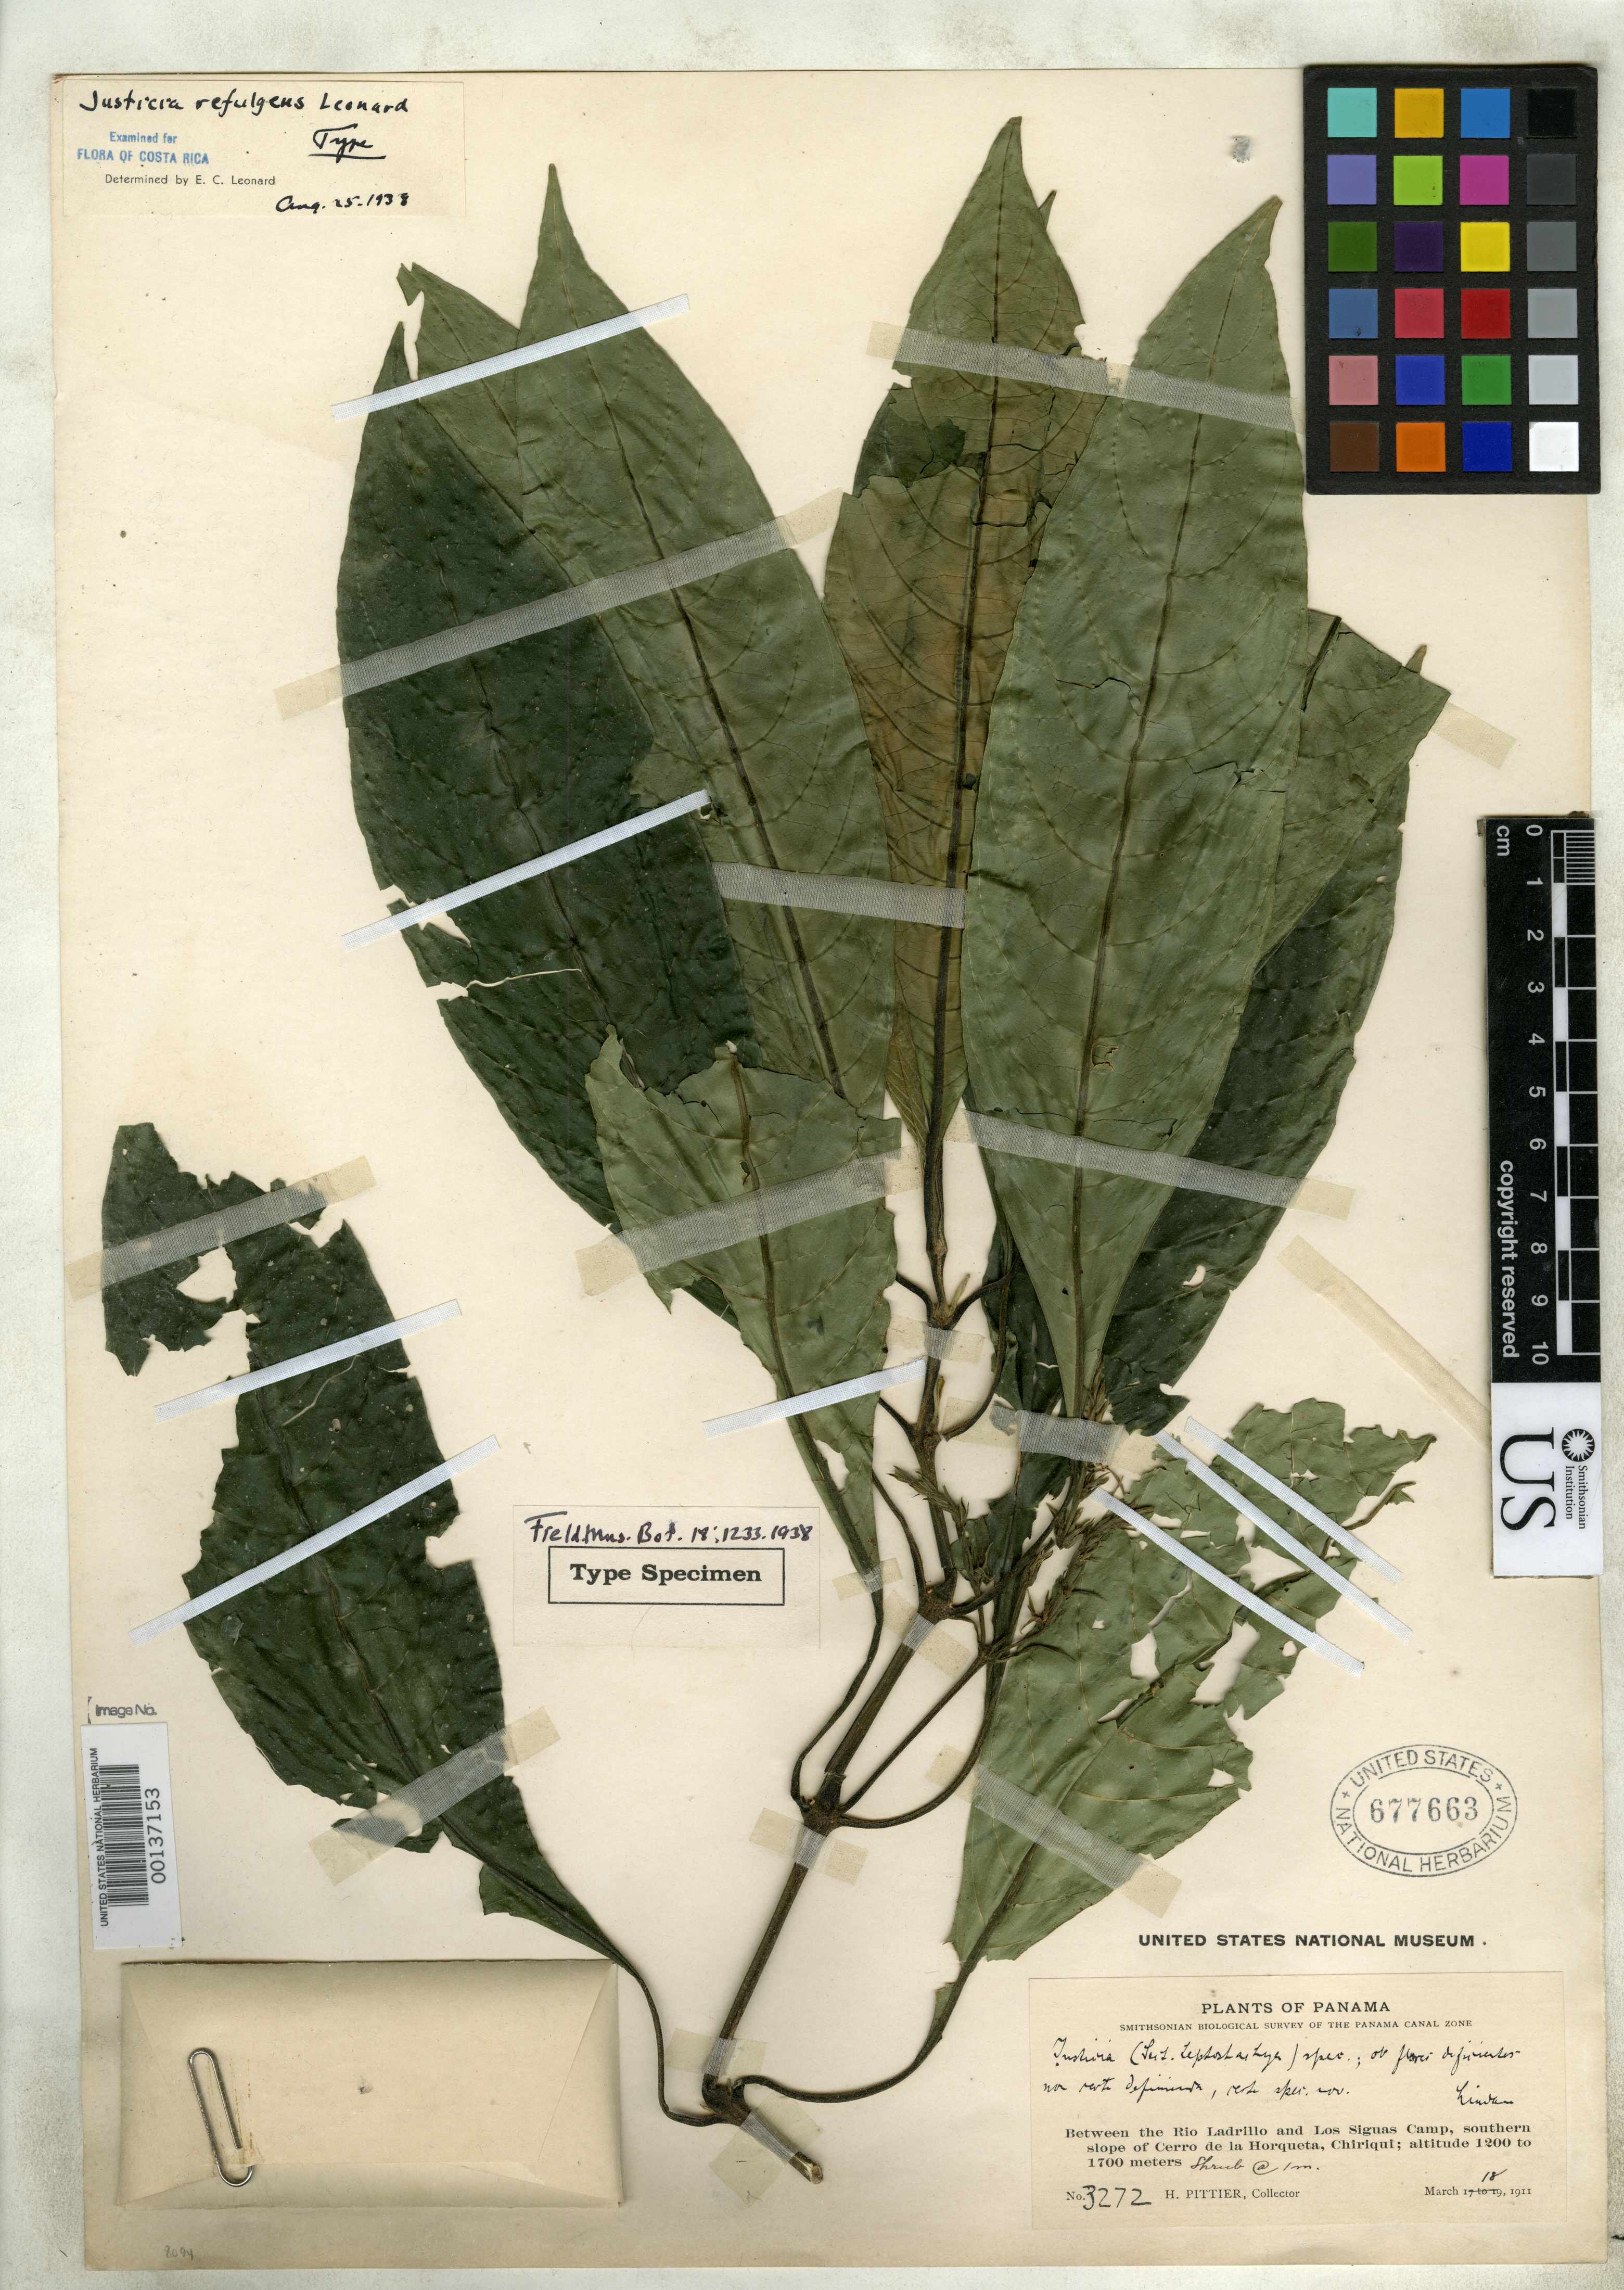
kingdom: Plantae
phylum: Tracheophyta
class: Magnoliopsida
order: Lamiales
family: Acanthaceae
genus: Justicia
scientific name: Justicia refulgens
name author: Leonard in Standl.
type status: Holotype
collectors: H. F. Pittier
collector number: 3272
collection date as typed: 18 Mar 1911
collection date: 1911-03-18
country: Panama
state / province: Chiriquí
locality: Between Rio Ladrillo and Los Siguas camp, S slope of Cerro de La Horqueta.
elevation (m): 1200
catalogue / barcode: US 677663